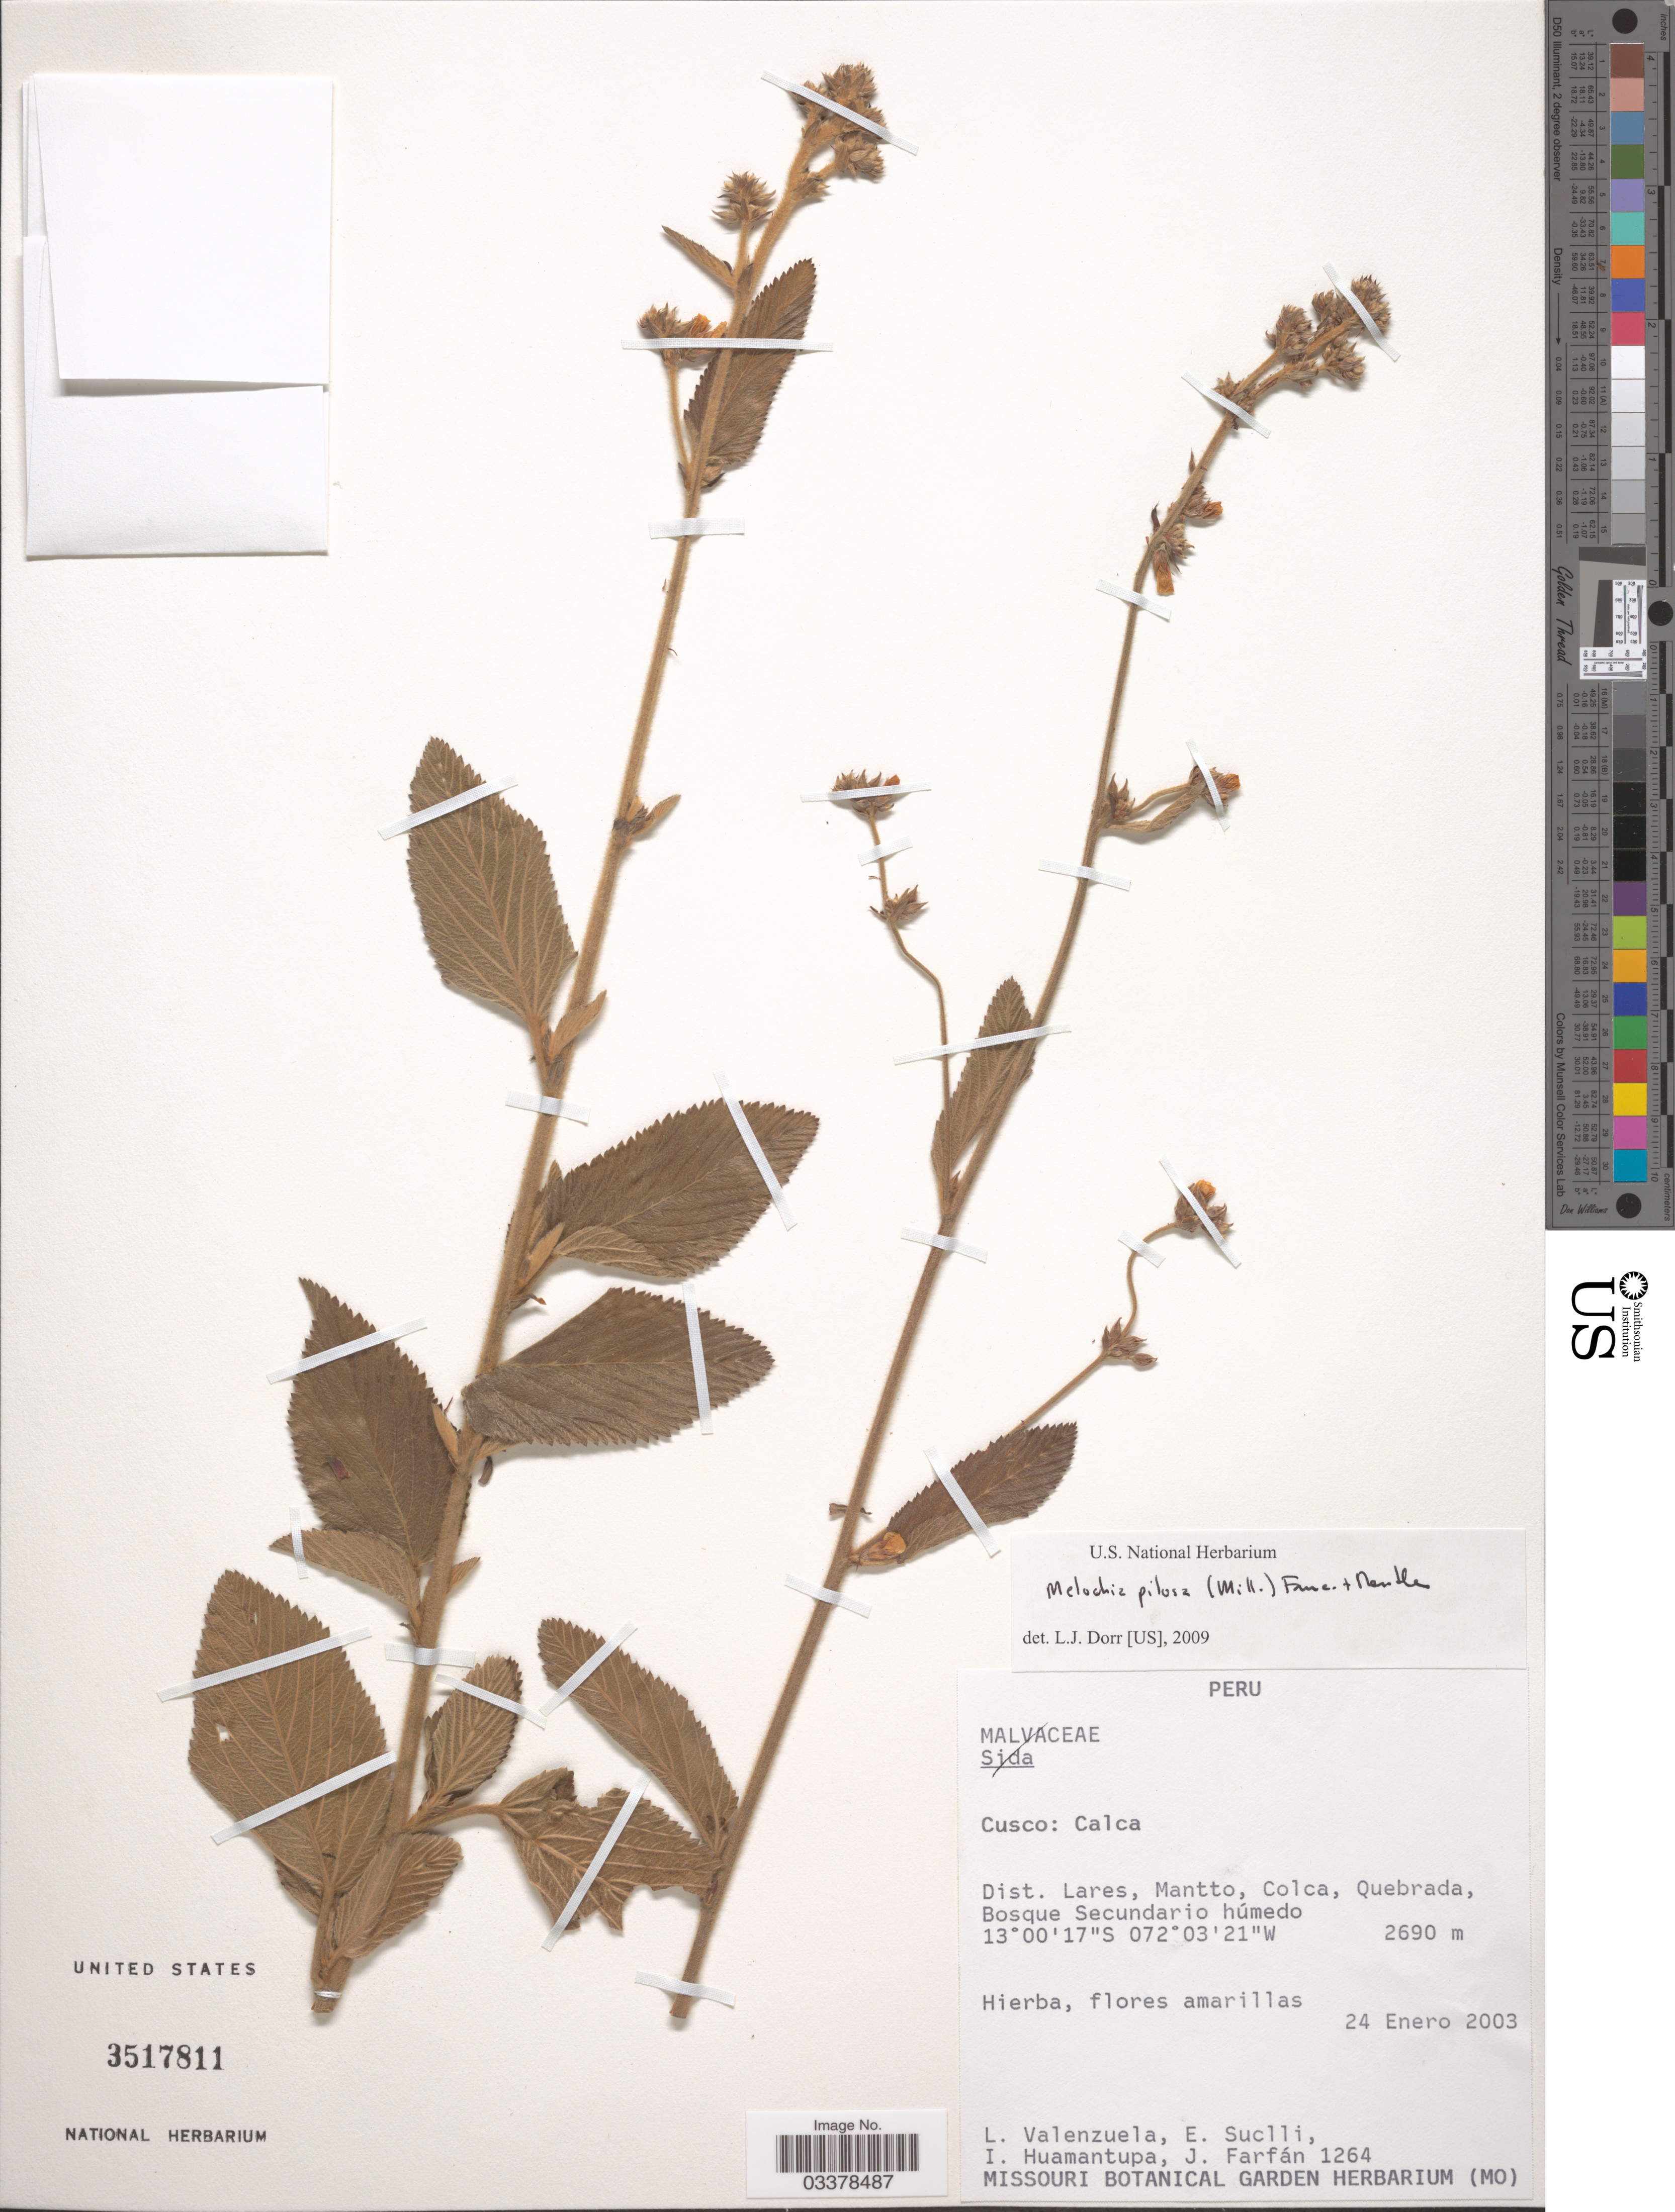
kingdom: Plantae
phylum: Tracheophyta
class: Magnoliopsida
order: Malvales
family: Malvaceae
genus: Melochia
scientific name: Melochia pilosa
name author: (Mill.) Fawc. & Rendle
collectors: L. Valenzuela, E. Suclli, I. Huamantupa & J. Farfán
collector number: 1264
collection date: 2003-01-24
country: Peru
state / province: Cusco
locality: Calca. Dist. Lares, Mantto, Colca, Quebrada, Bosque Secundario húmedo.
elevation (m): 2690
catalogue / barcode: US 3517811